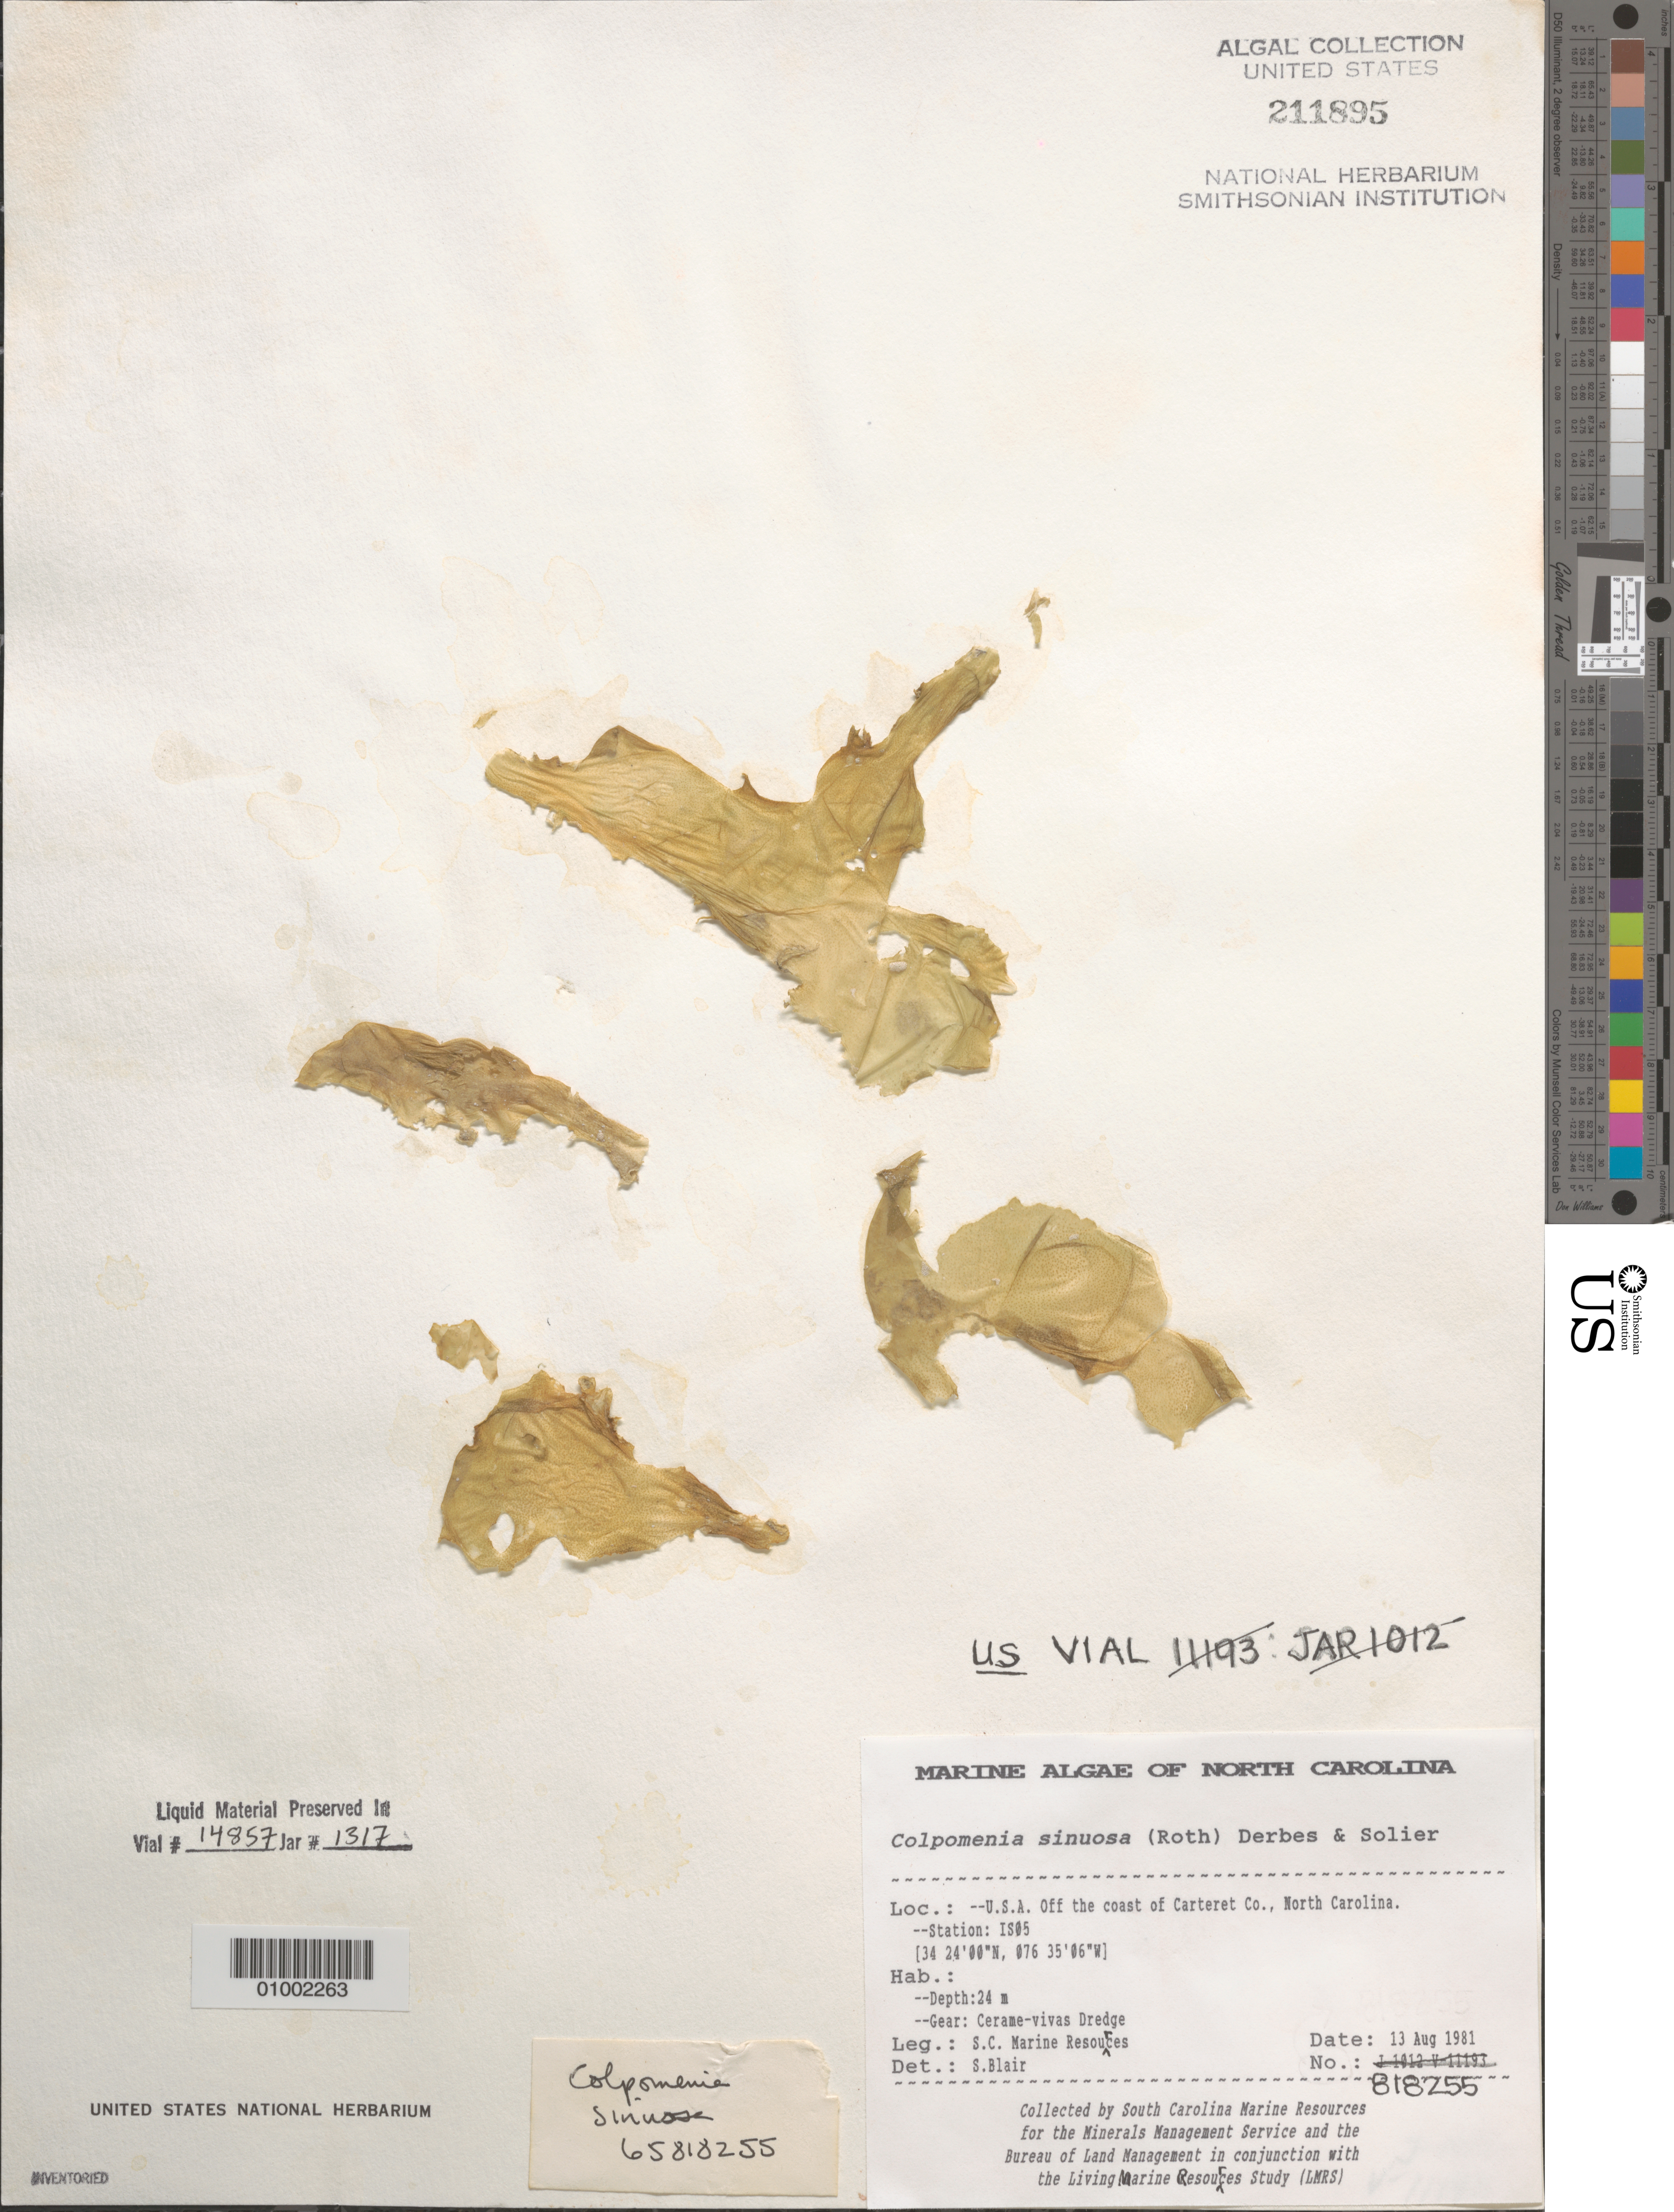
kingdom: Chromista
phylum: Ochrophyta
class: Phaeophyceae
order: Scytosiphonales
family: Scytosiphonaceae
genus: Colpomenia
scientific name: Colpomenia sinuosa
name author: (K. Mert. ex Roth) Derbes & Solier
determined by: Blair, S. M.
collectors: South Carolina Marine Resources for BLM/MMS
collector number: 818255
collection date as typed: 13 Aug 1981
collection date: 1981-08-13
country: United States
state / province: North Carolina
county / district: Carteret County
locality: Off coast of Carteret County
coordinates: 34 24'00"N, 076 35'06"W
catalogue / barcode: US 211895